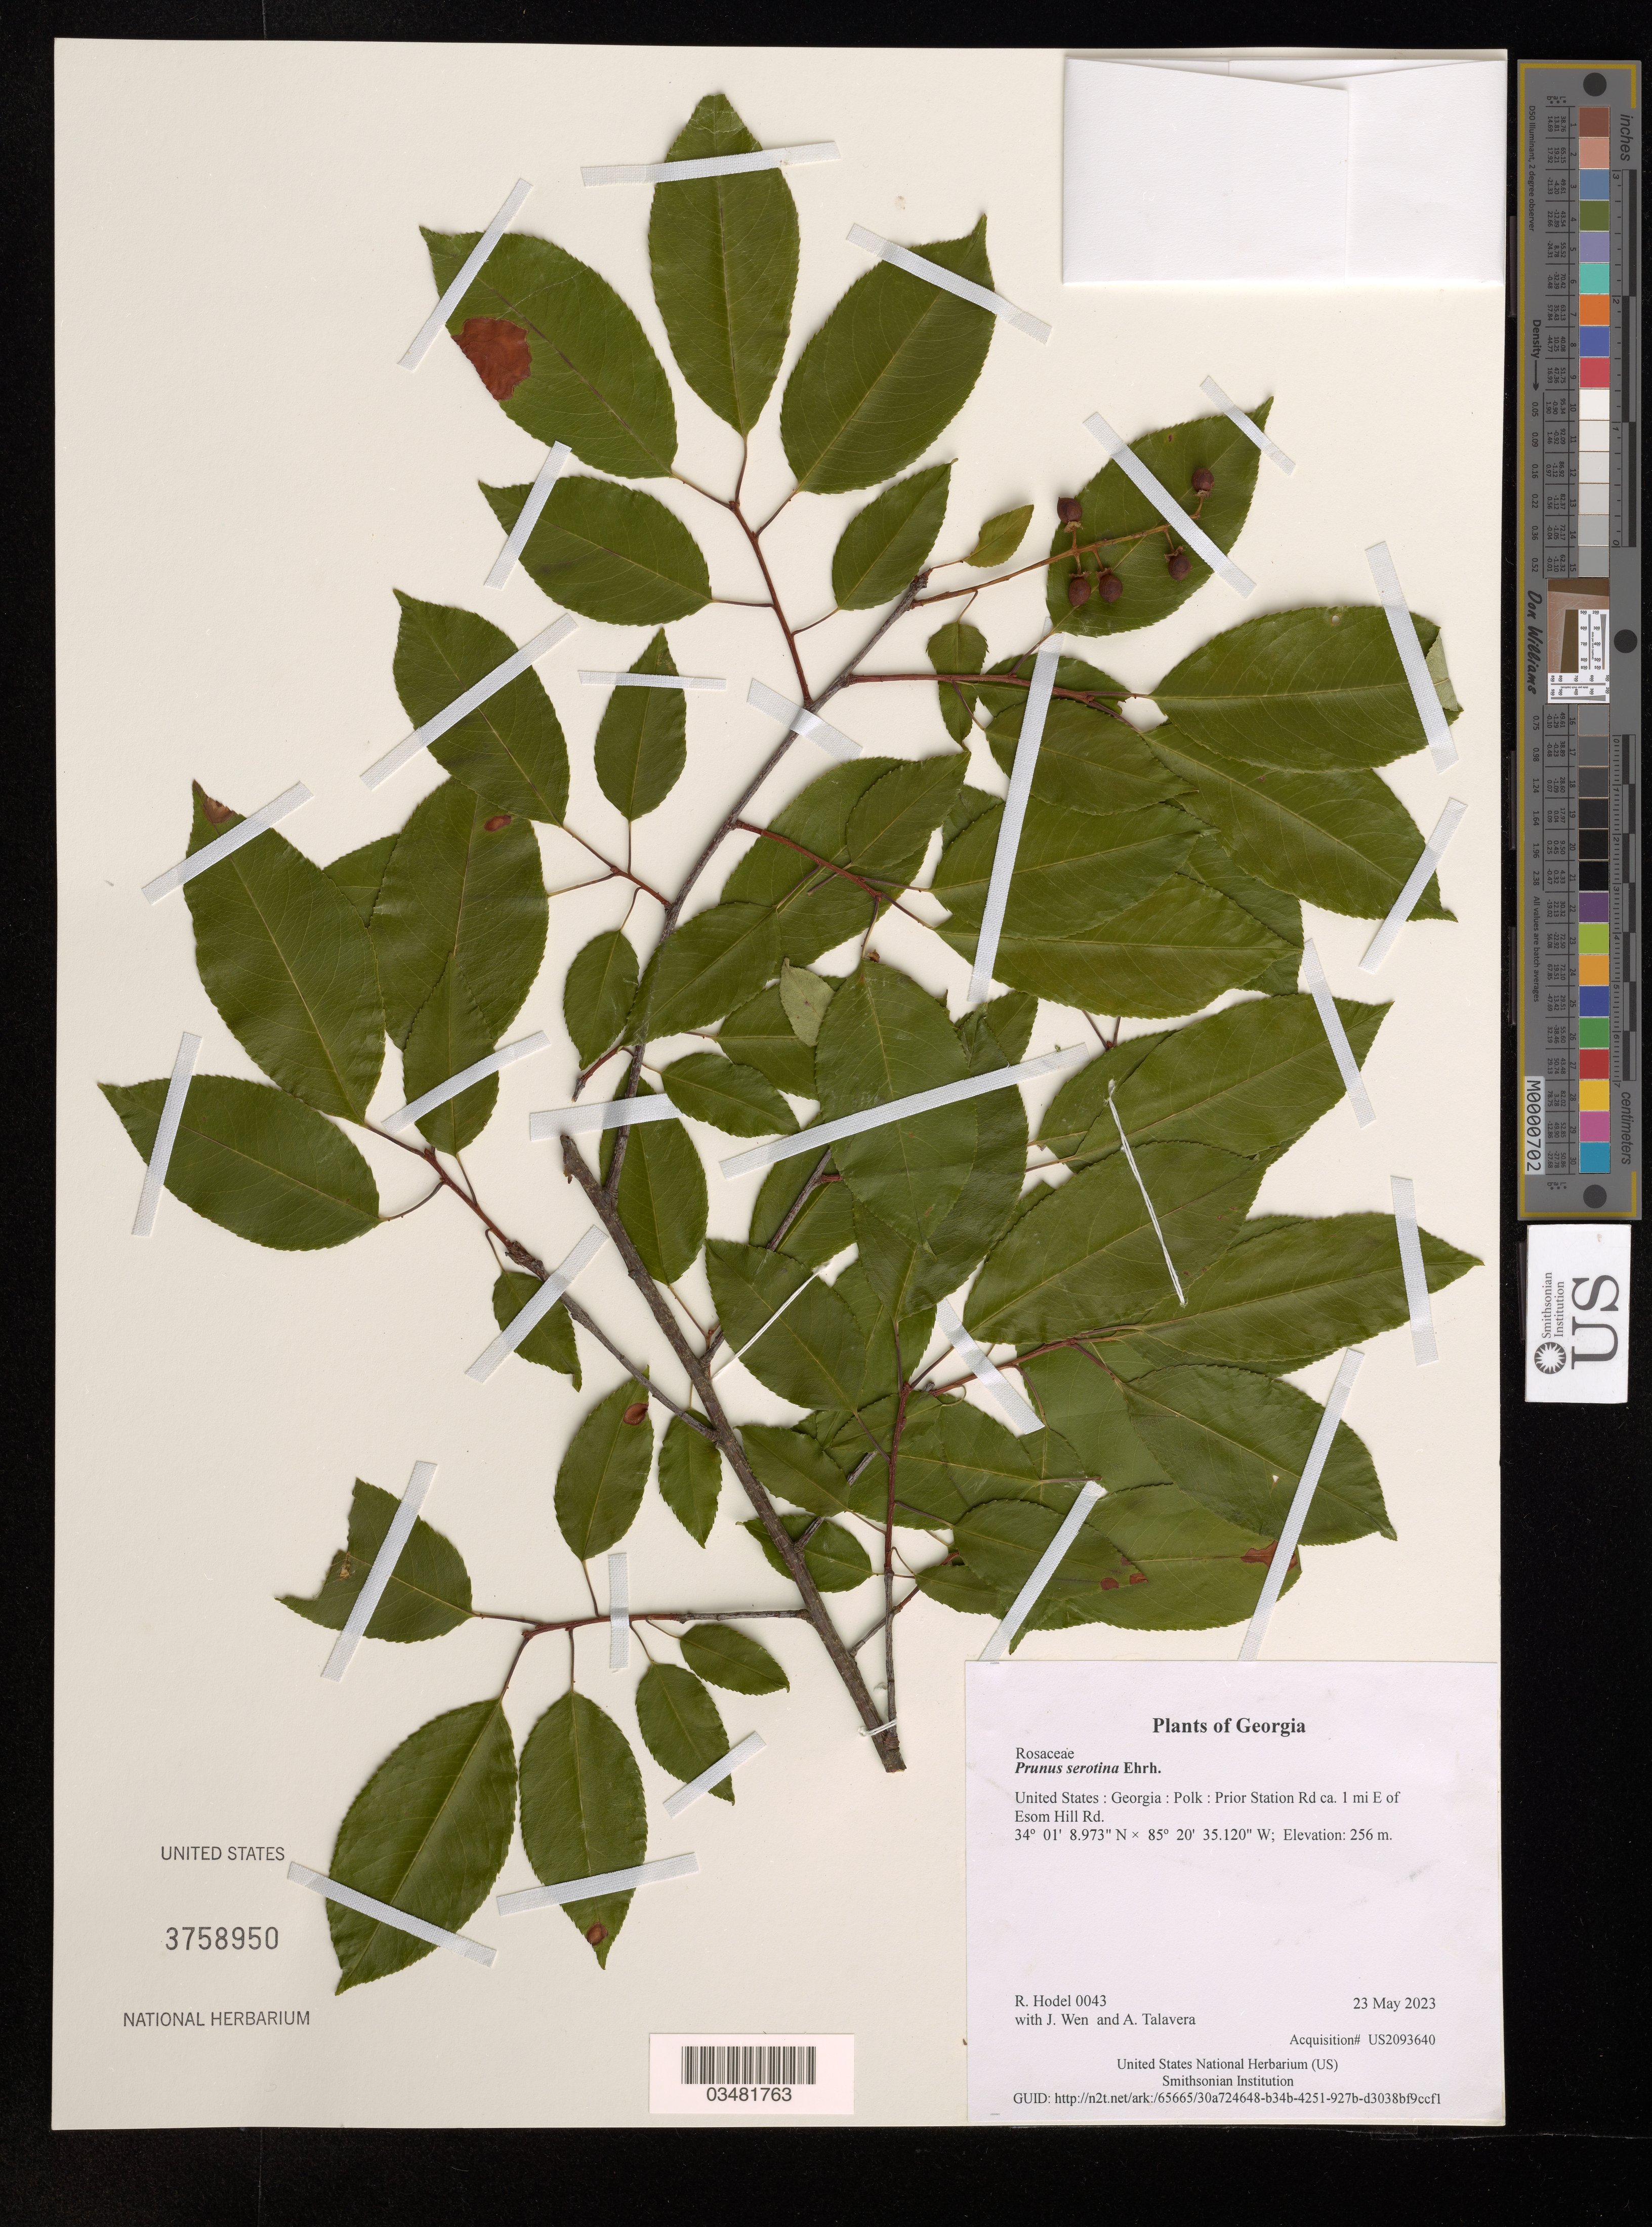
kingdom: Plantae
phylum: Tracheophyta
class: Magnoliopsida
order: Rosales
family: Rosaceae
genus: Prunus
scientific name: Prunus serotina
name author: Ehrh.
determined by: Hodel, Richard G. J.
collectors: R. Hodel, J. Wen & A. Talavera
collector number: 0043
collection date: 2023-05-23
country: United States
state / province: Georgia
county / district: Polk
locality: Prior Station Rd ca. 1 mi E of Esom Hill Rd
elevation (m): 256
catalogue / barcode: US 3758950